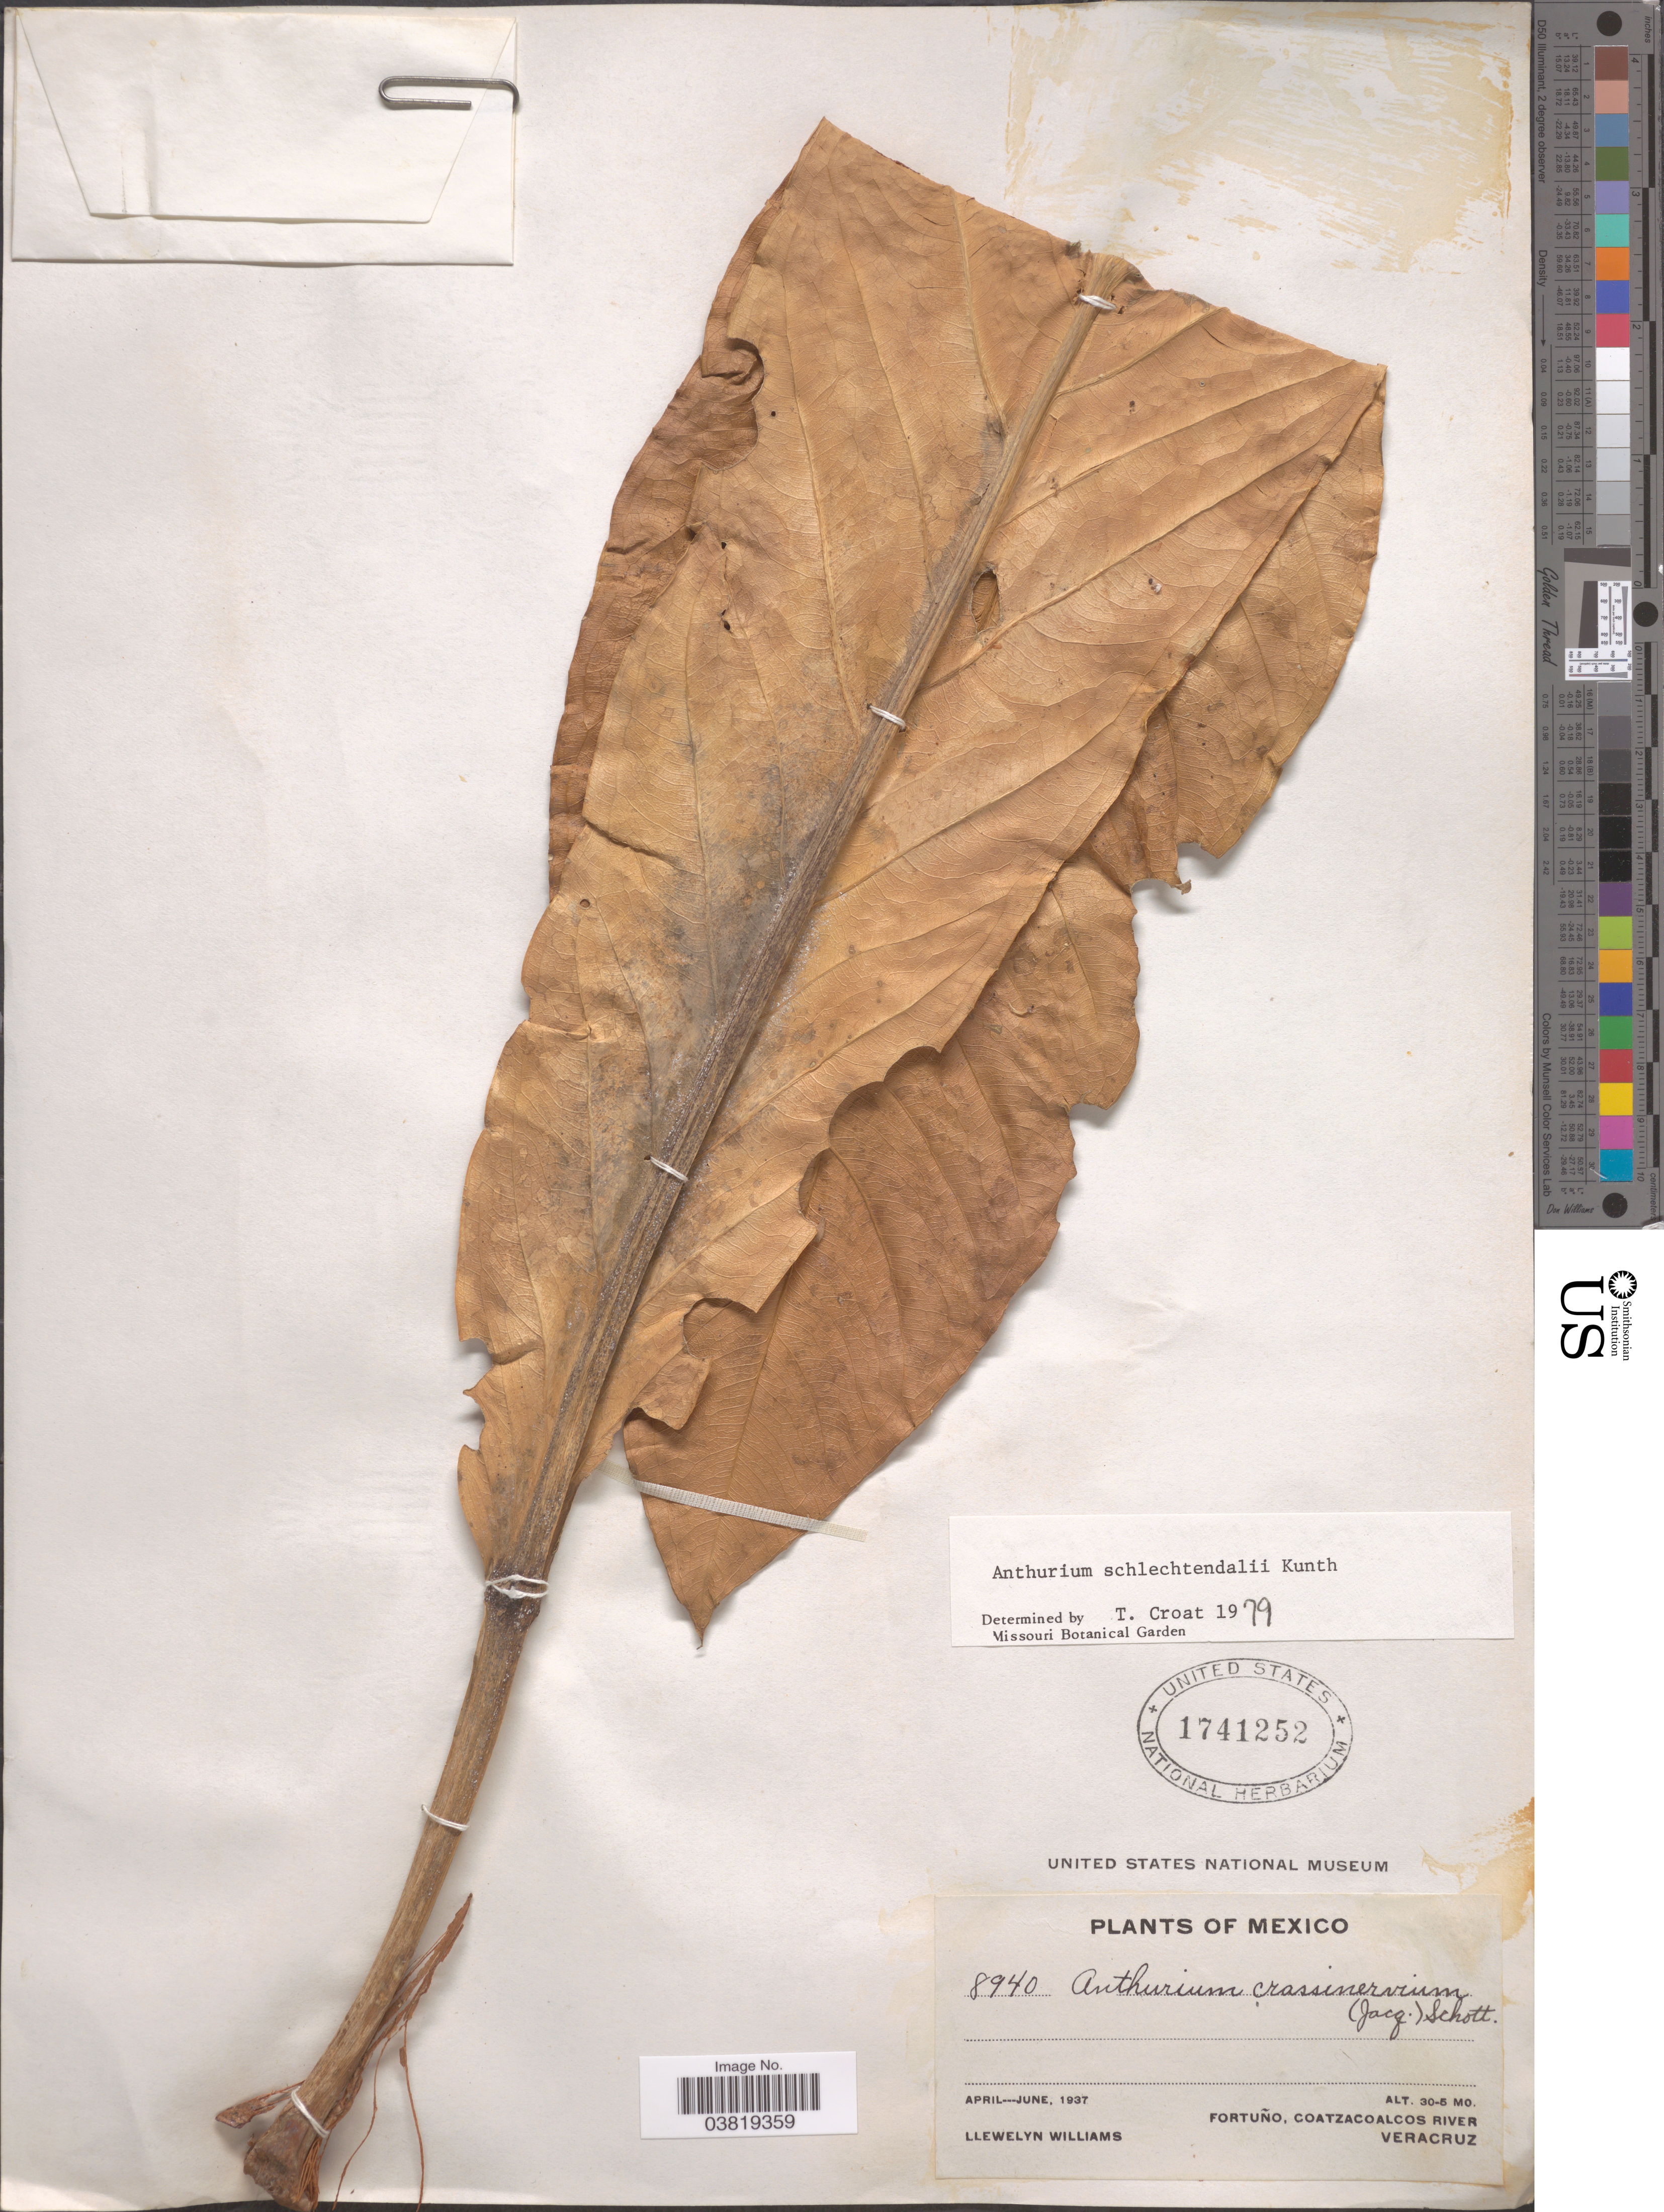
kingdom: Plantae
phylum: Tracheophyta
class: Liliopsida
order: Alismatales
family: Araceae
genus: Anthurium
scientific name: Anthurium schlechtendalii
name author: Kunth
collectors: Ll. Williams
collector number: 8940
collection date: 1937-04/1937-06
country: Mexico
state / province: Veracruz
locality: Fortuño, Coatzacoalcos River, Veracruz.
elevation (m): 5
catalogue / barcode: US 1741252